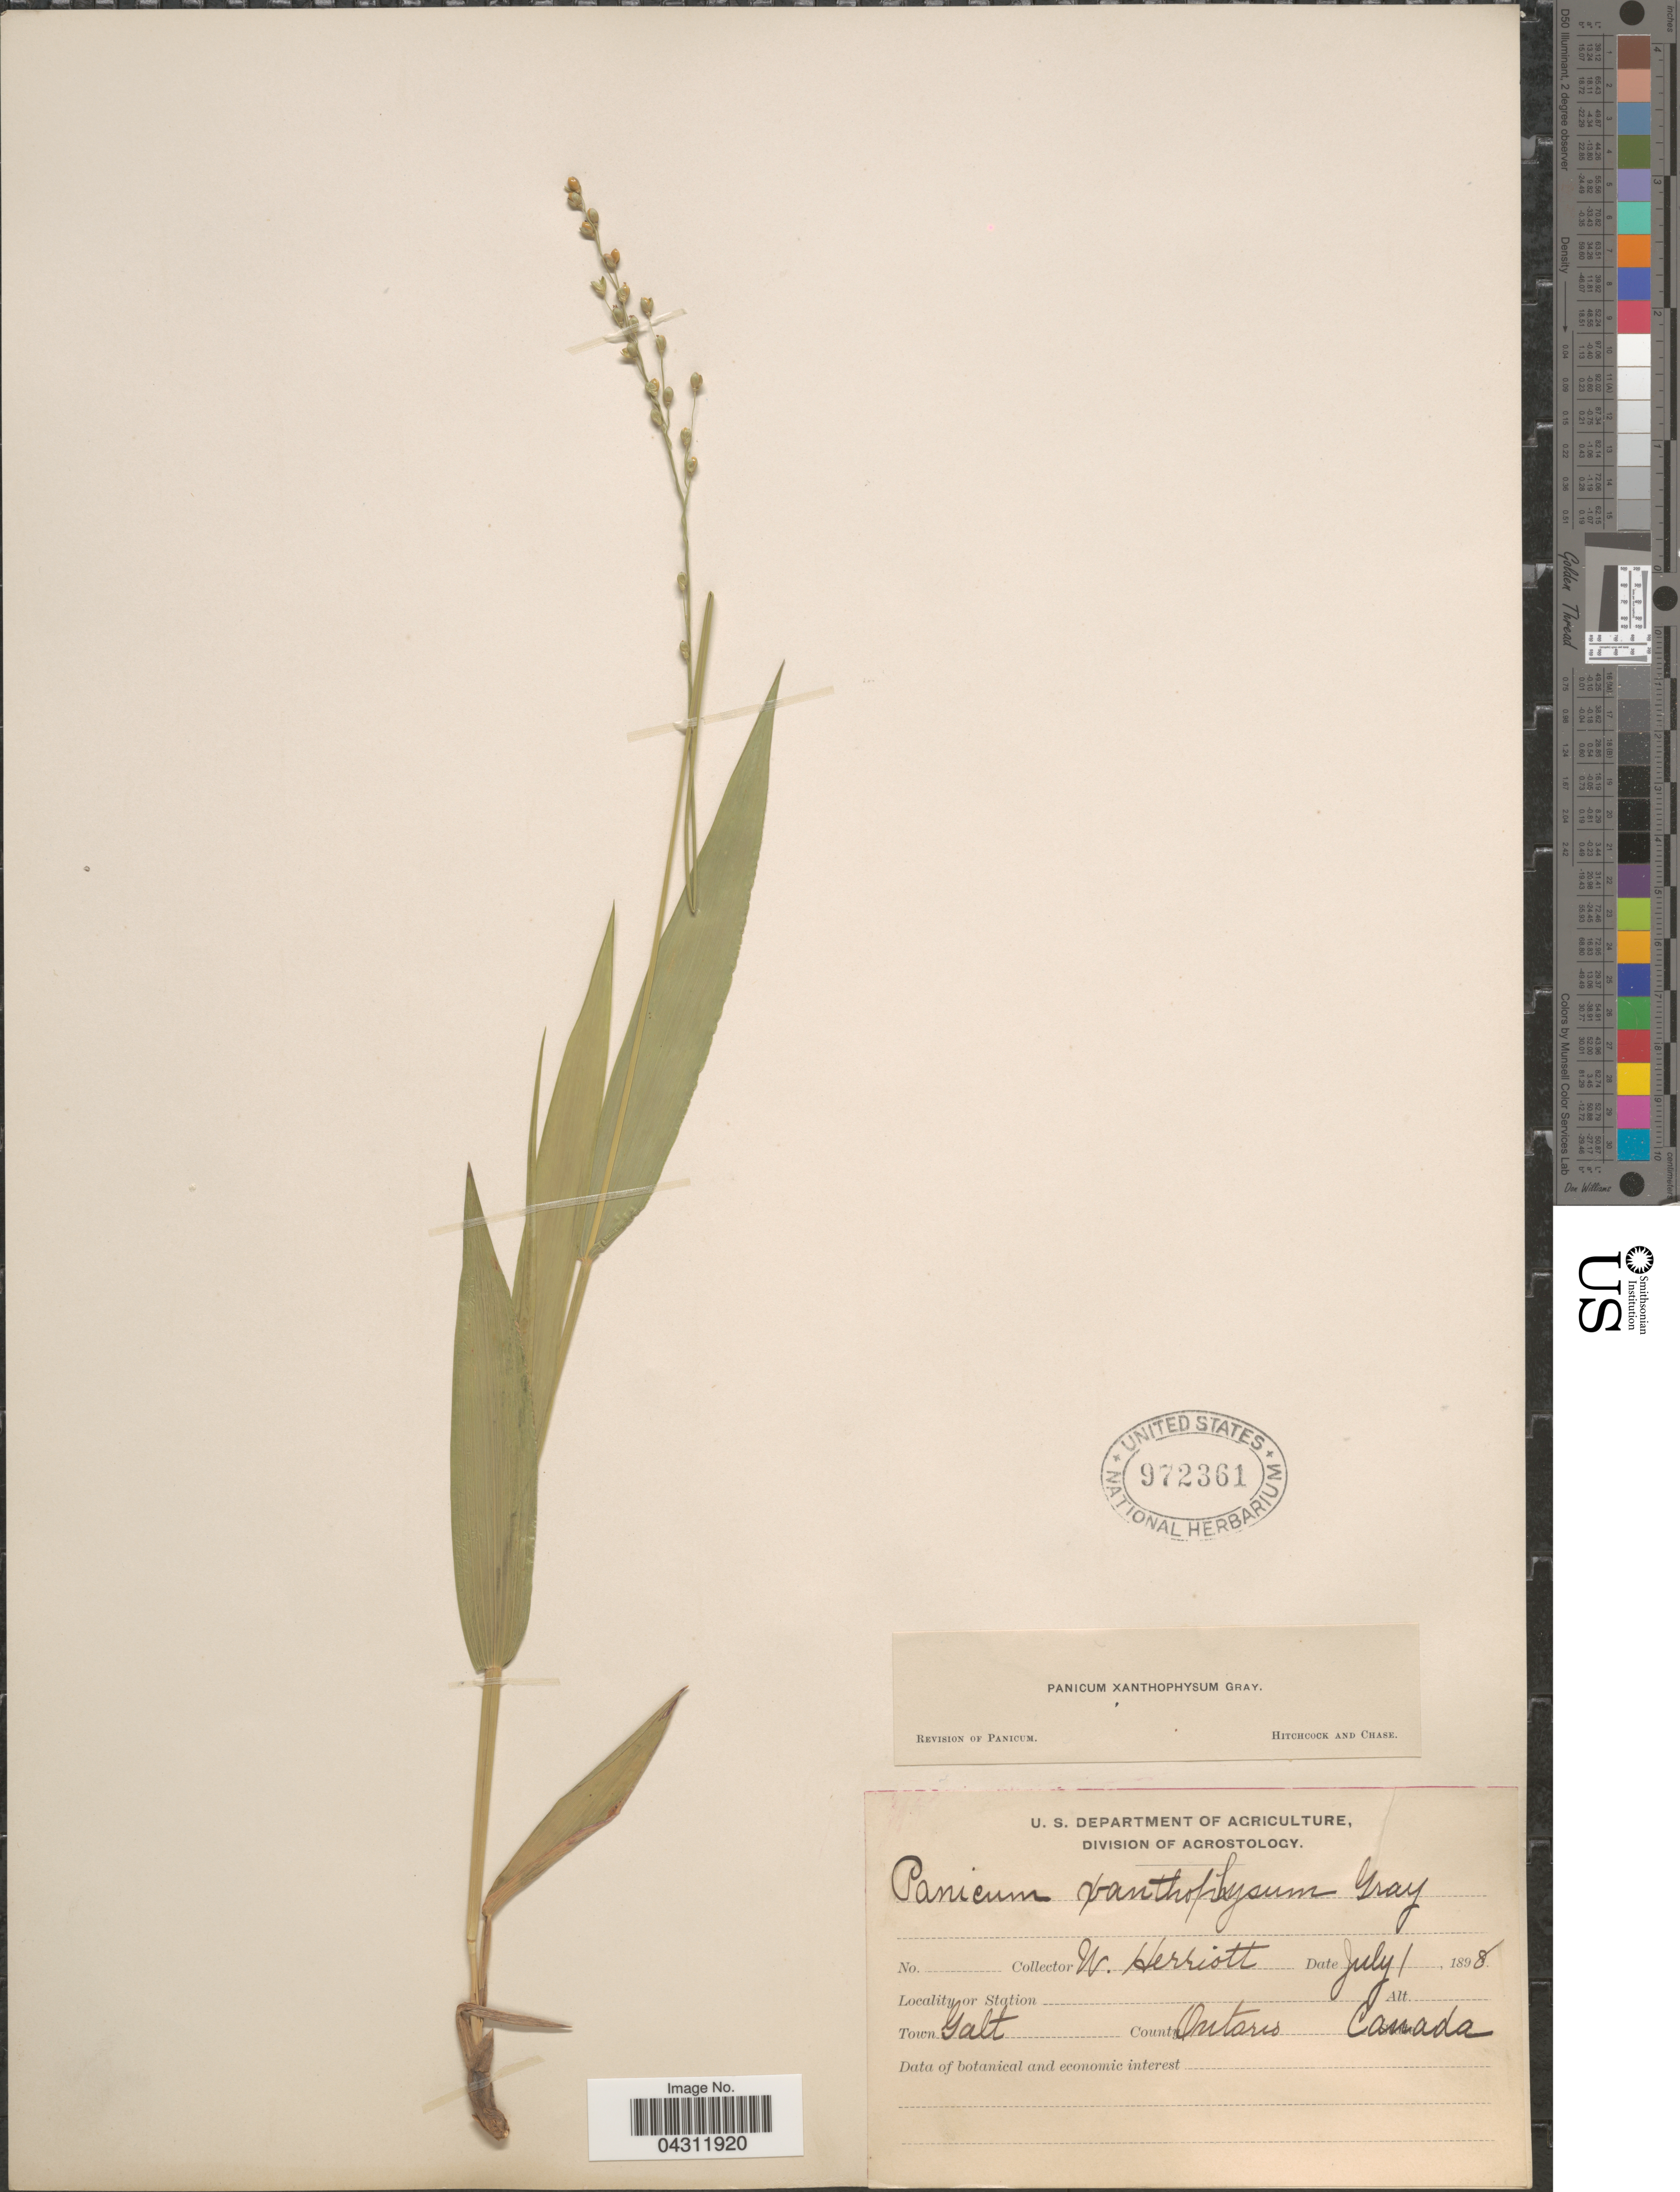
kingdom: Plantae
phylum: Tracheophyta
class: Liliopsida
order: Poales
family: Poaceae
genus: Dichanthelium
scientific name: Dichanthelium xanthophysum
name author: (A. Gray) Freckmann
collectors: W. Herriot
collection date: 1898-07-01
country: Canada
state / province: Ontario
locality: Town Galt.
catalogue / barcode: US 972361